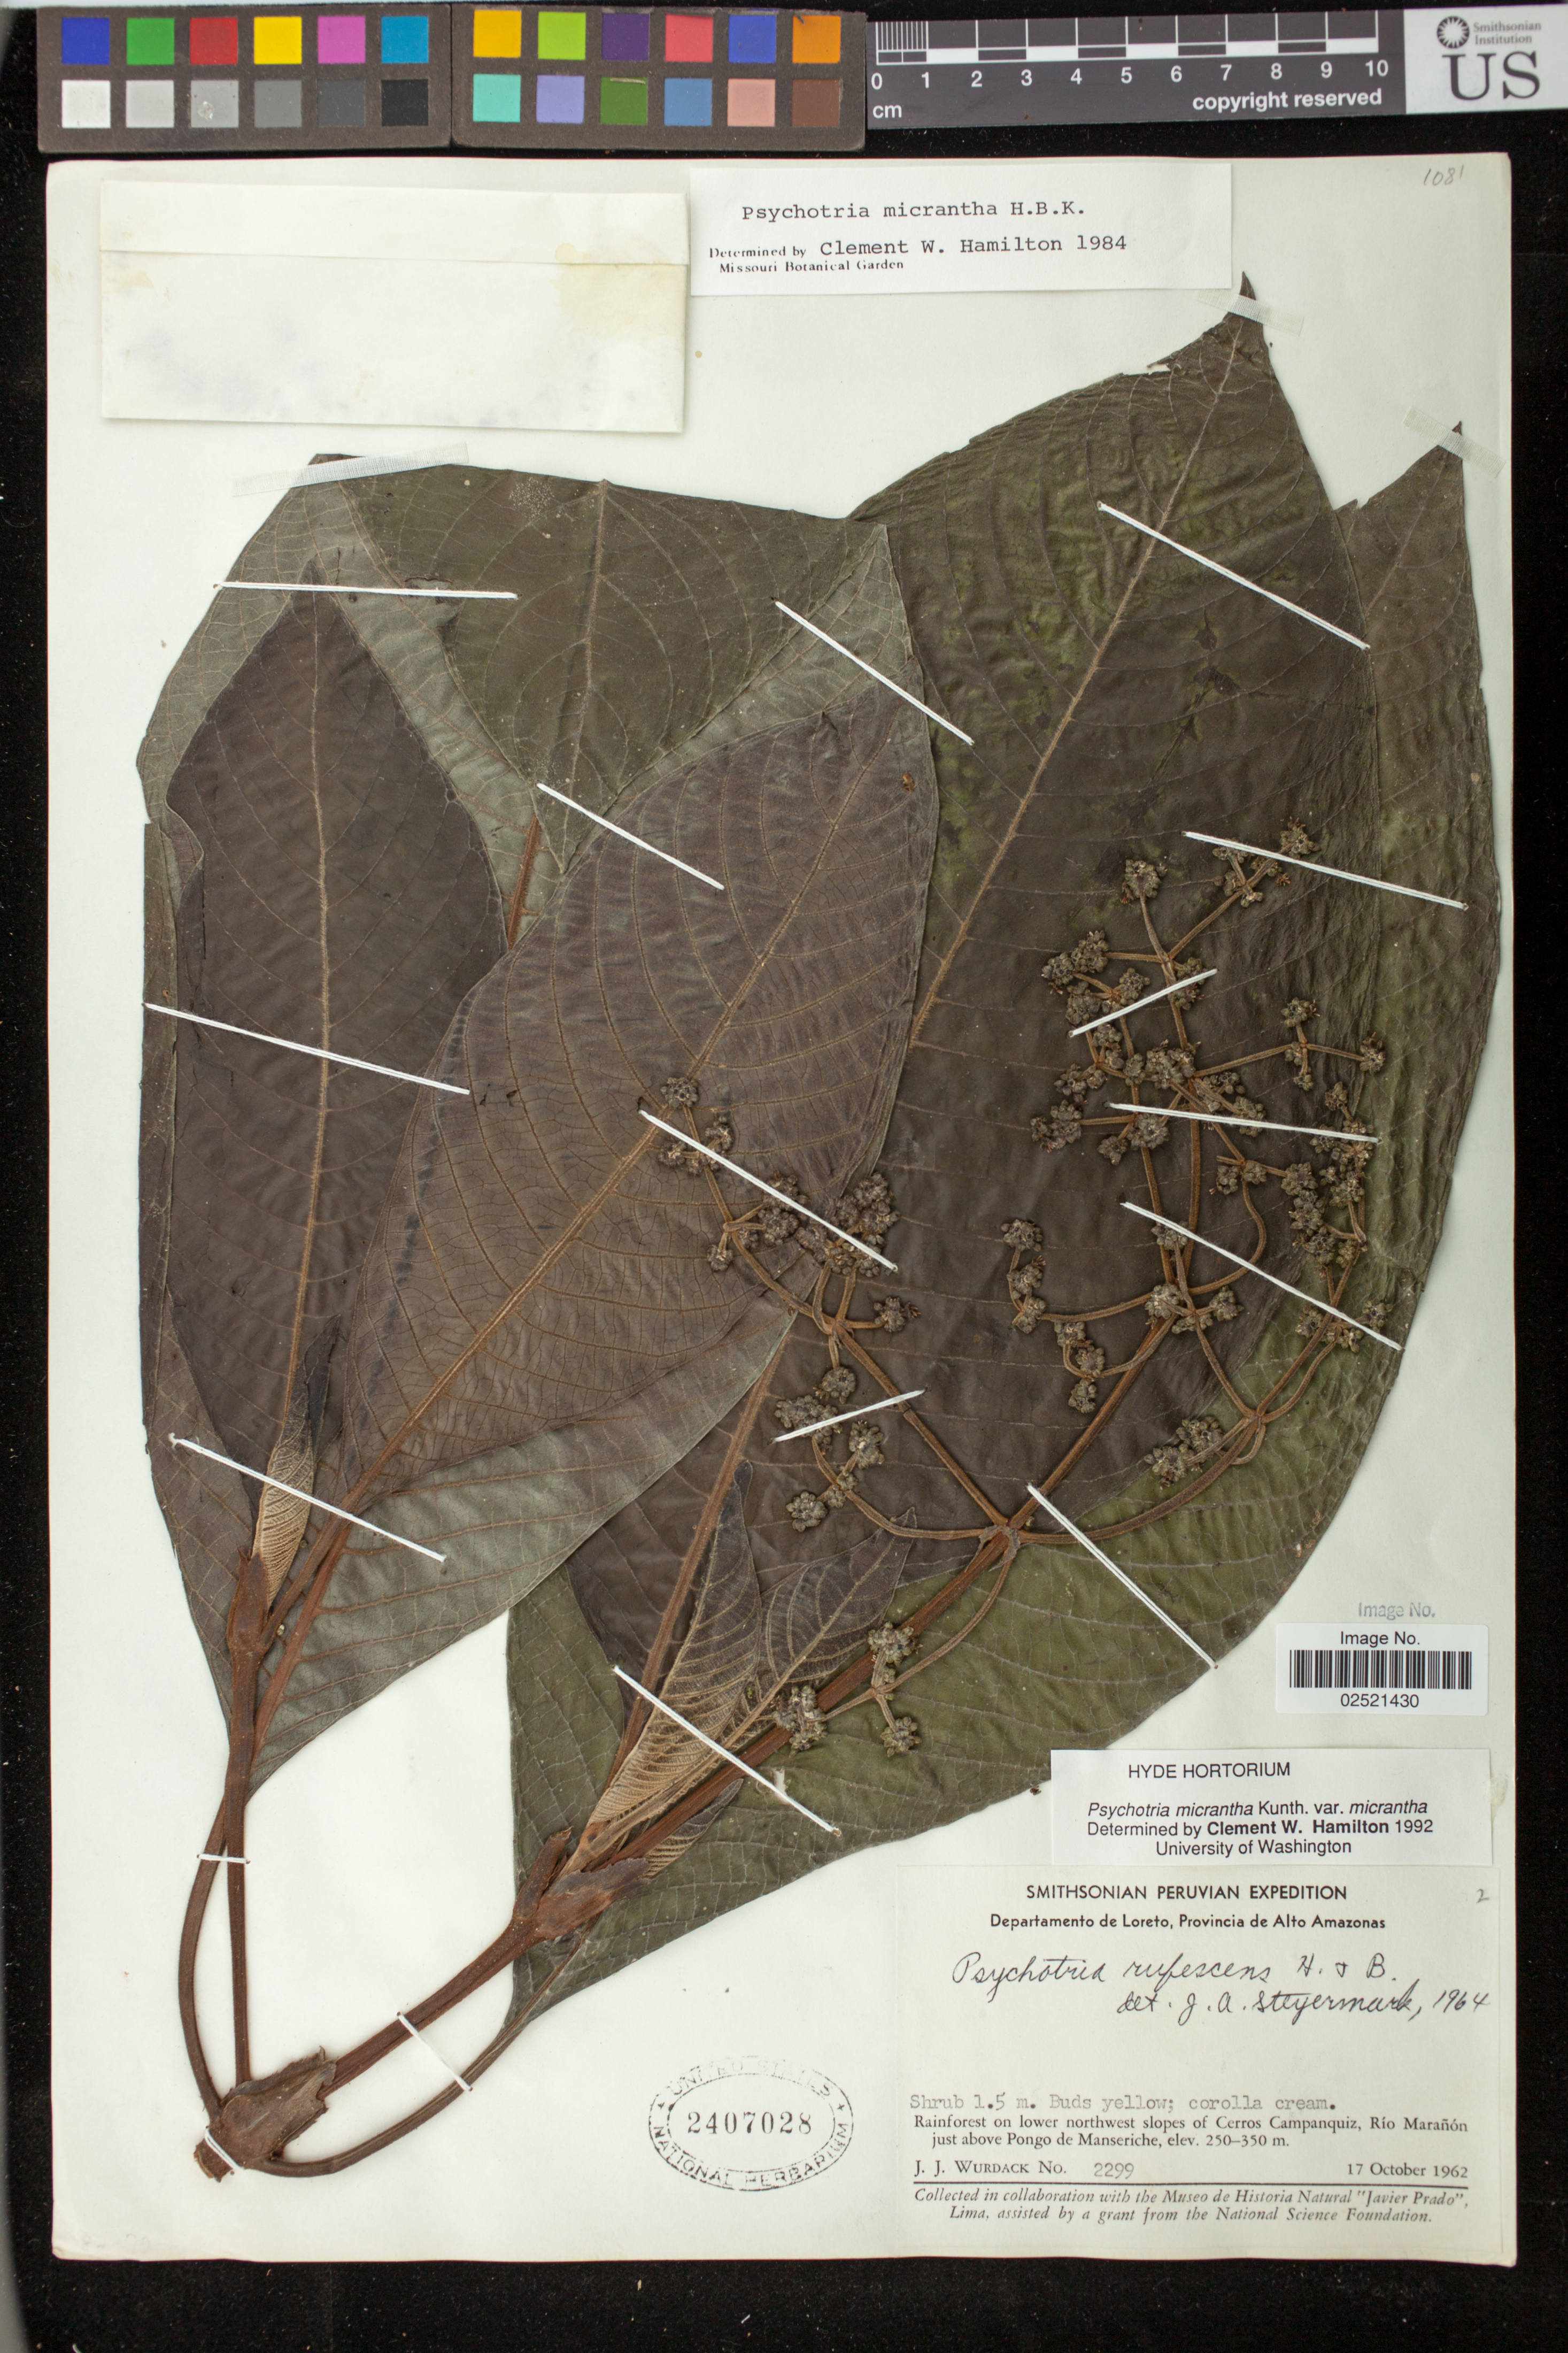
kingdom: Plantae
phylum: Tracheophyta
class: Magnoliopsida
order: Gentianales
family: Rubiaceae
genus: Psychotria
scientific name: Psychotria micrantha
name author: Kunth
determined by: Hamilton, C. W.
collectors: J. J. Wurdack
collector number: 2299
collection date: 1962-10-17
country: Peru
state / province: Loreto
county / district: Alto Amazonas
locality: Cerros Campanquiz, Rio Maranon just above Pongo de Manseriche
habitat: rainforest on lower northwest slopes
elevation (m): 250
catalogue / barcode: US 2407028